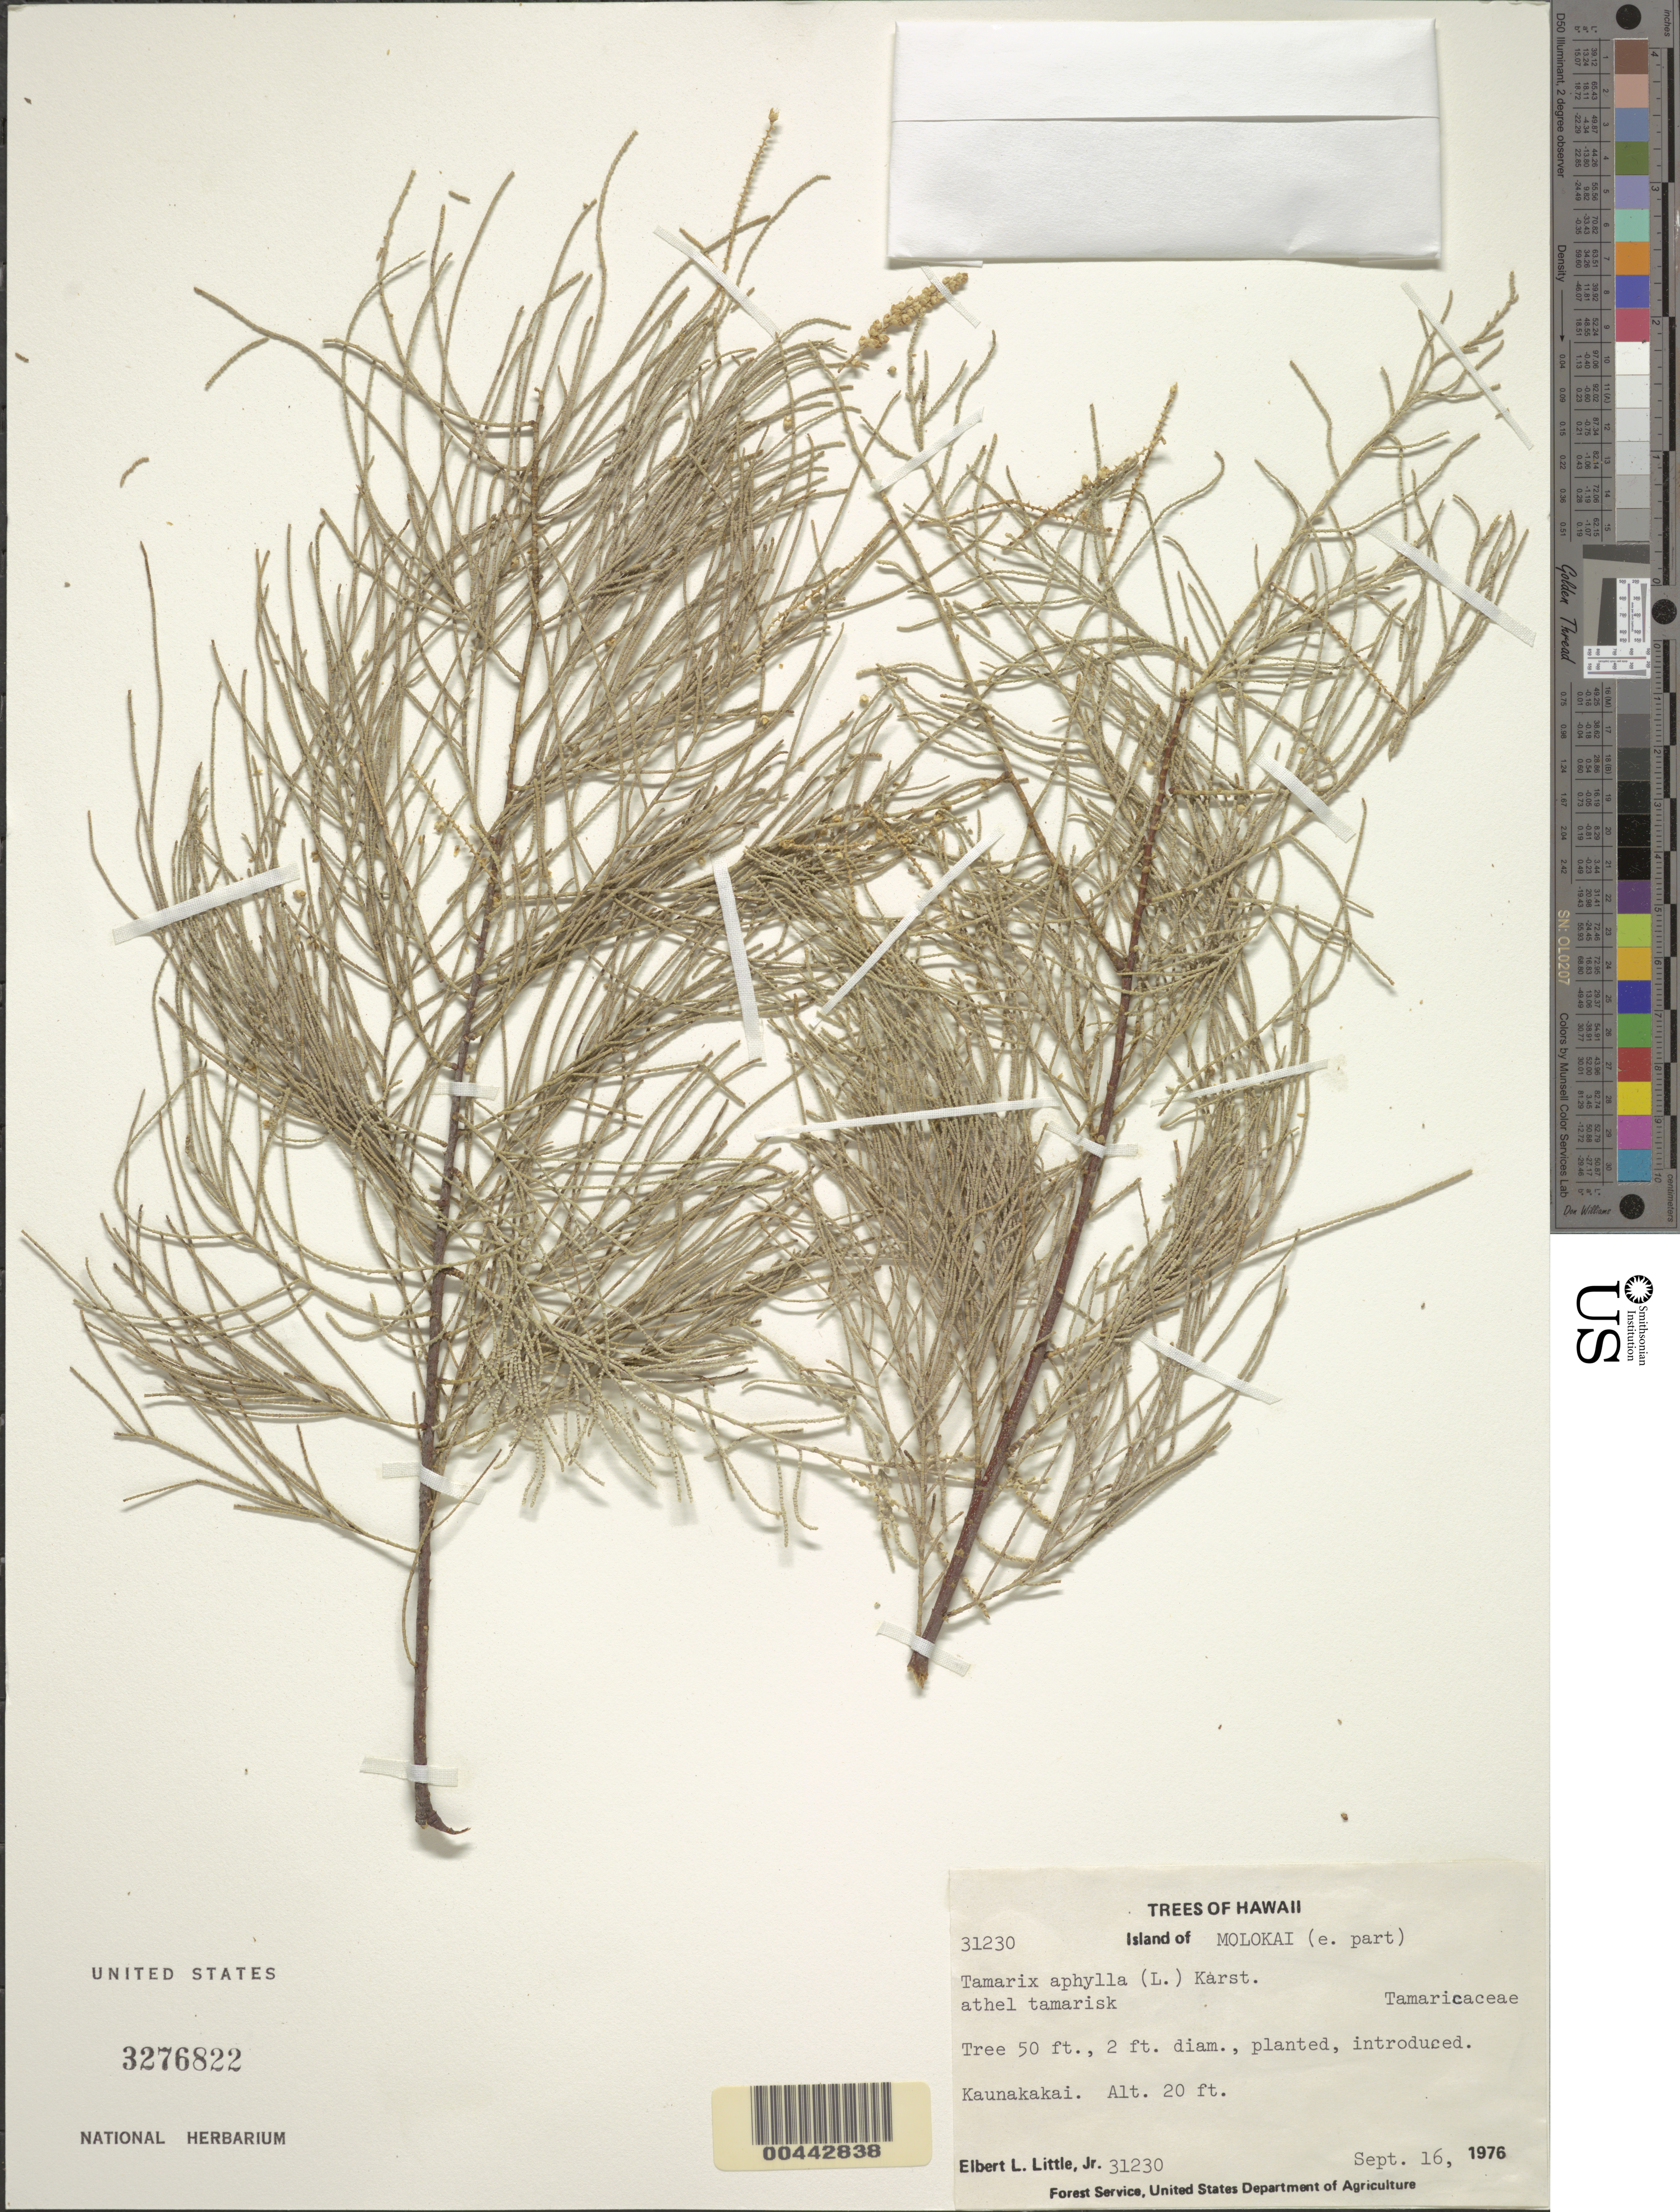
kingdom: Plantae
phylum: Tracheophyta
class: Magnoliopsida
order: Caryophyllales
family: Tamaricaceae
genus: Tamarix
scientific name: Tamarix aphylla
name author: (L.) H. Karst.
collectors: E. L. Little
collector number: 31230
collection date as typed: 16 Sep 1976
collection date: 1976-09-16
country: United States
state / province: Hawaii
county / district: Maui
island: Moloka'i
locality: East part of Molokai, Kaunakakai.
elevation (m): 6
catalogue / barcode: US 3276822